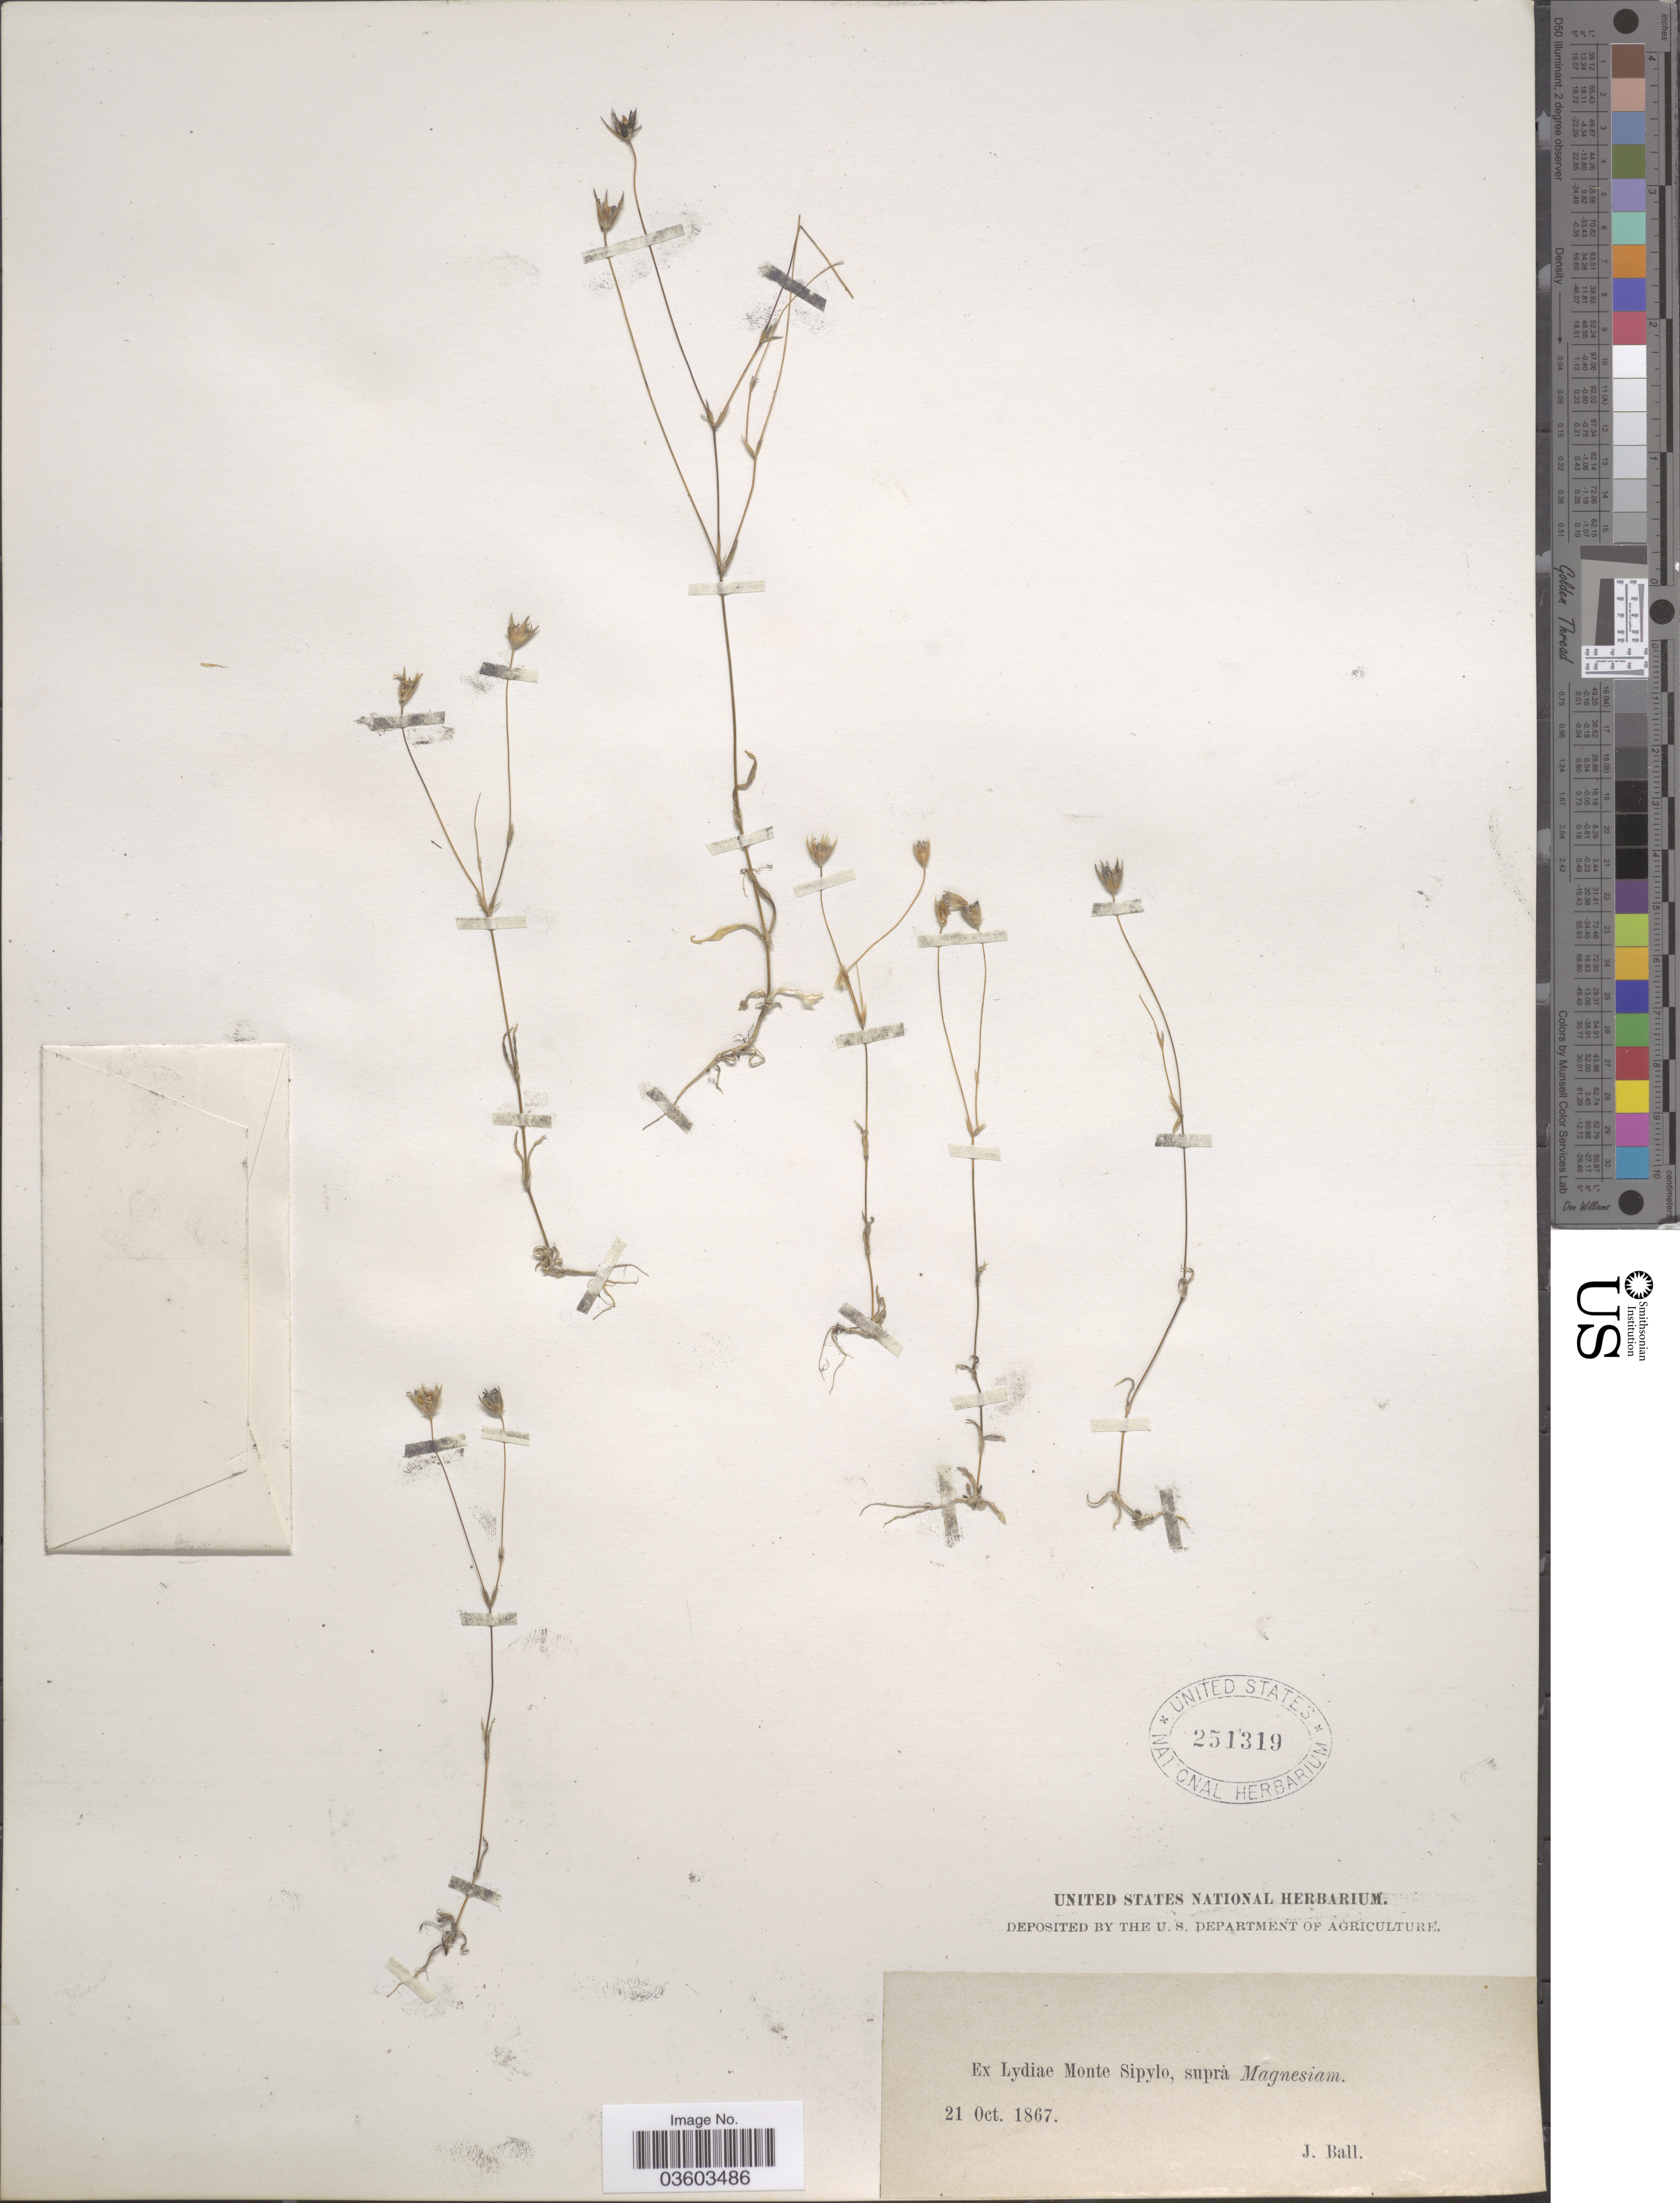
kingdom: Plantae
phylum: Tracheophyta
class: Magnoliopsida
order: Caryophyllales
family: Caryophyllaceae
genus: Cerastium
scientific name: Cerastium sp.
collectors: J. Ball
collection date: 1867-10-21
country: Turkey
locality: Ex Lydiæ Monte Sipylo, supra Magnesiam.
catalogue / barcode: US 251319